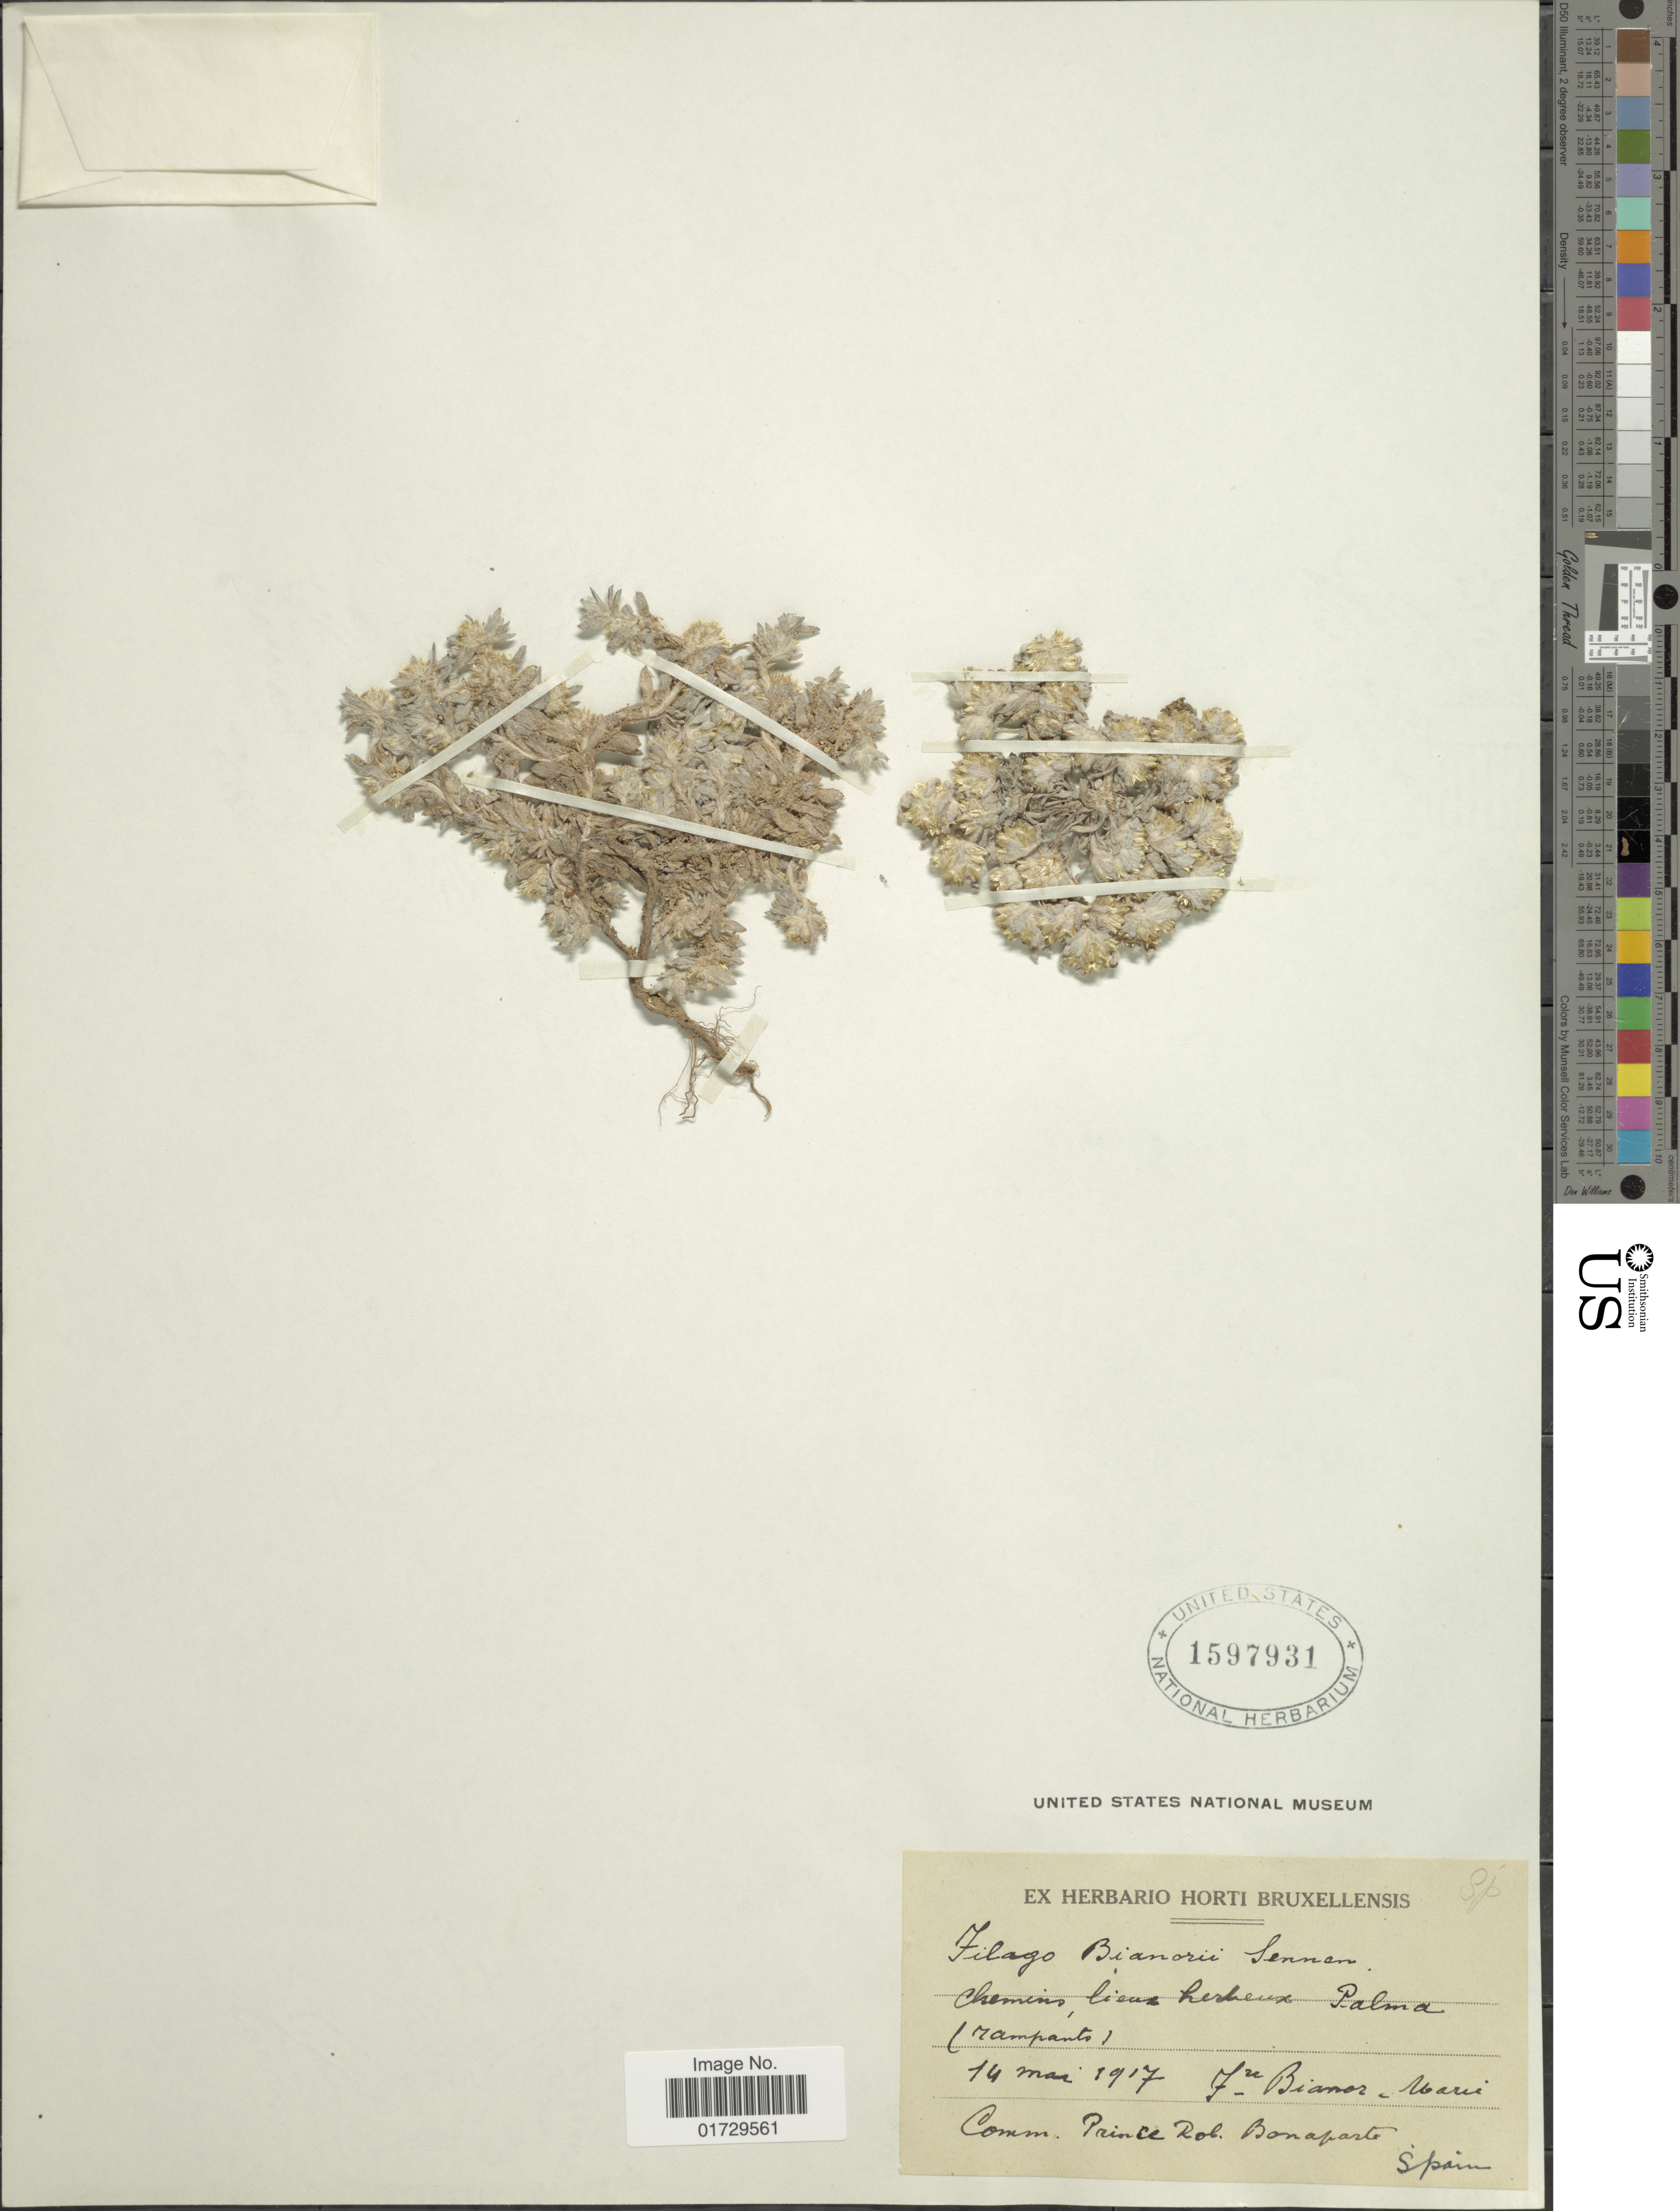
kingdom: Plantae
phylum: Tracheophyta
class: Magnoliopsida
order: Asterales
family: Asteraceae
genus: Filago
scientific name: Filago micropodioides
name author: Lange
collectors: F. Bianor-Marie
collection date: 1917-05-14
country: Spain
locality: Palma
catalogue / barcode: US 1597931